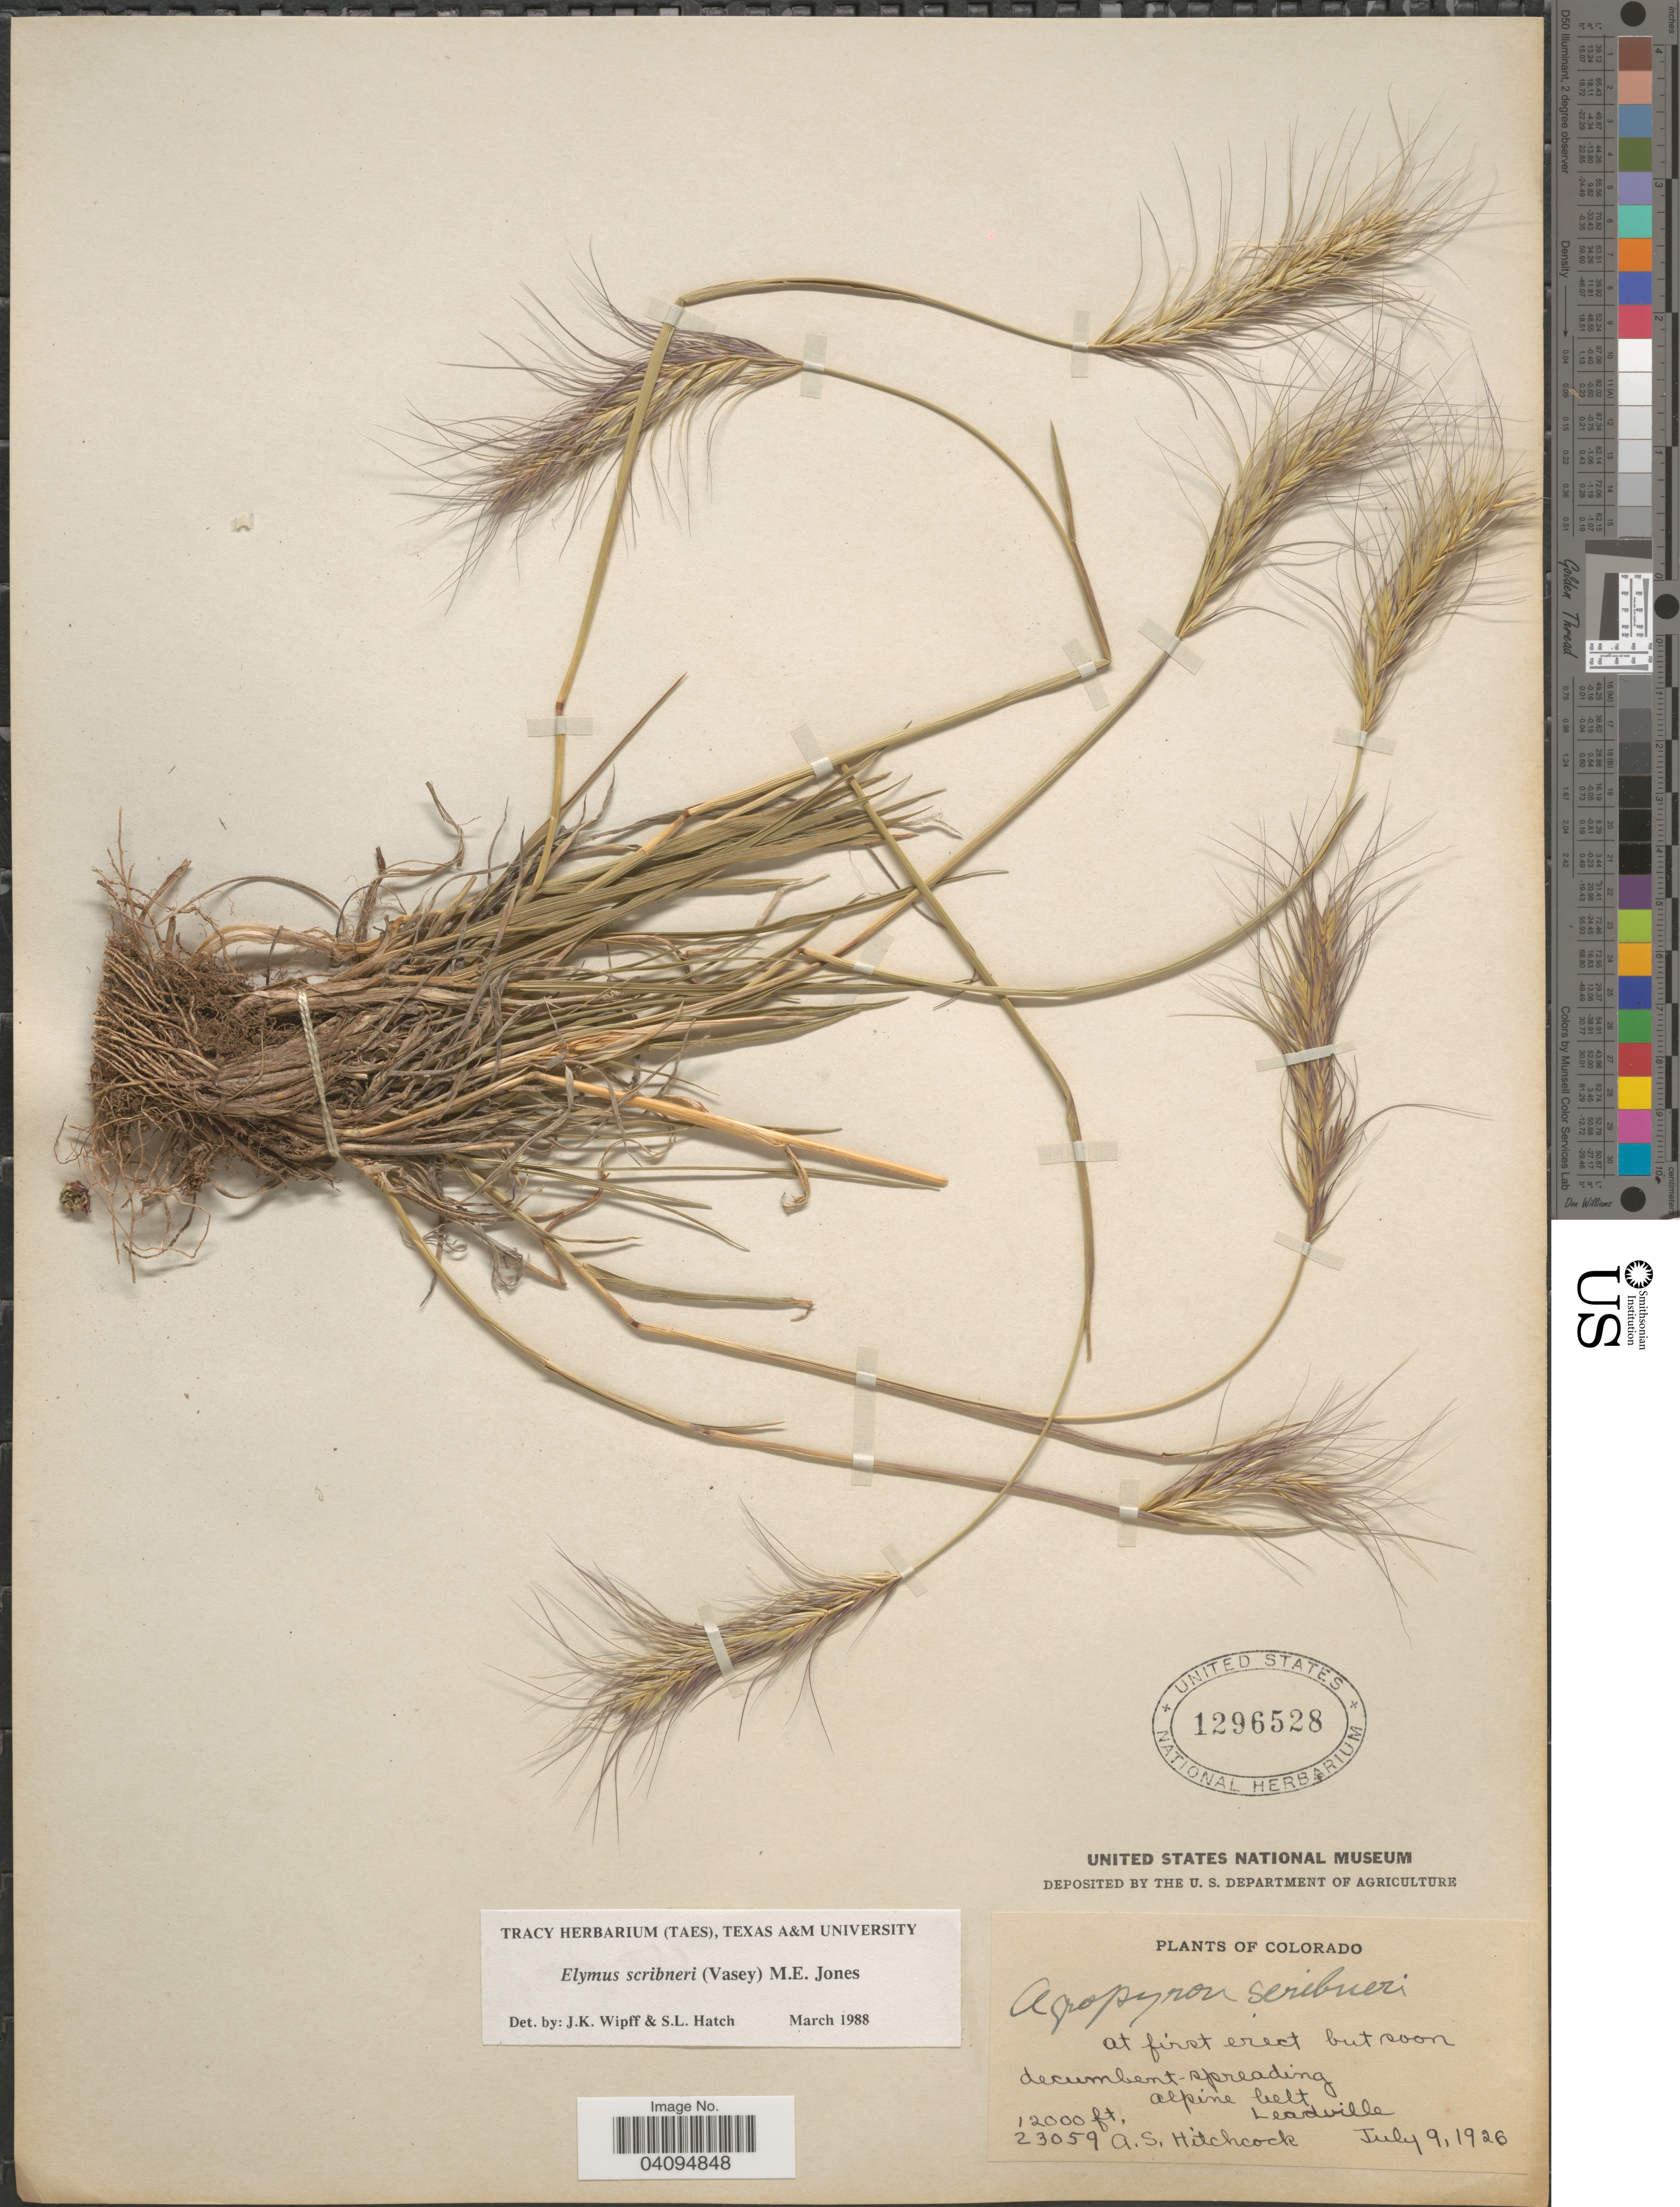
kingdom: Plantae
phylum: Tracheophyta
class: Liliopsida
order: Poales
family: Poaceae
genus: Elymus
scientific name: Elymus scribneri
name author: (Vasey) M.E. Jones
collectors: A. S. Hitchcock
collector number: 23059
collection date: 1926-07-09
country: United States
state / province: Colorado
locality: Alpine belt. Leadville.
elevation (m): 3658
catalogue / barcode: US 1296528